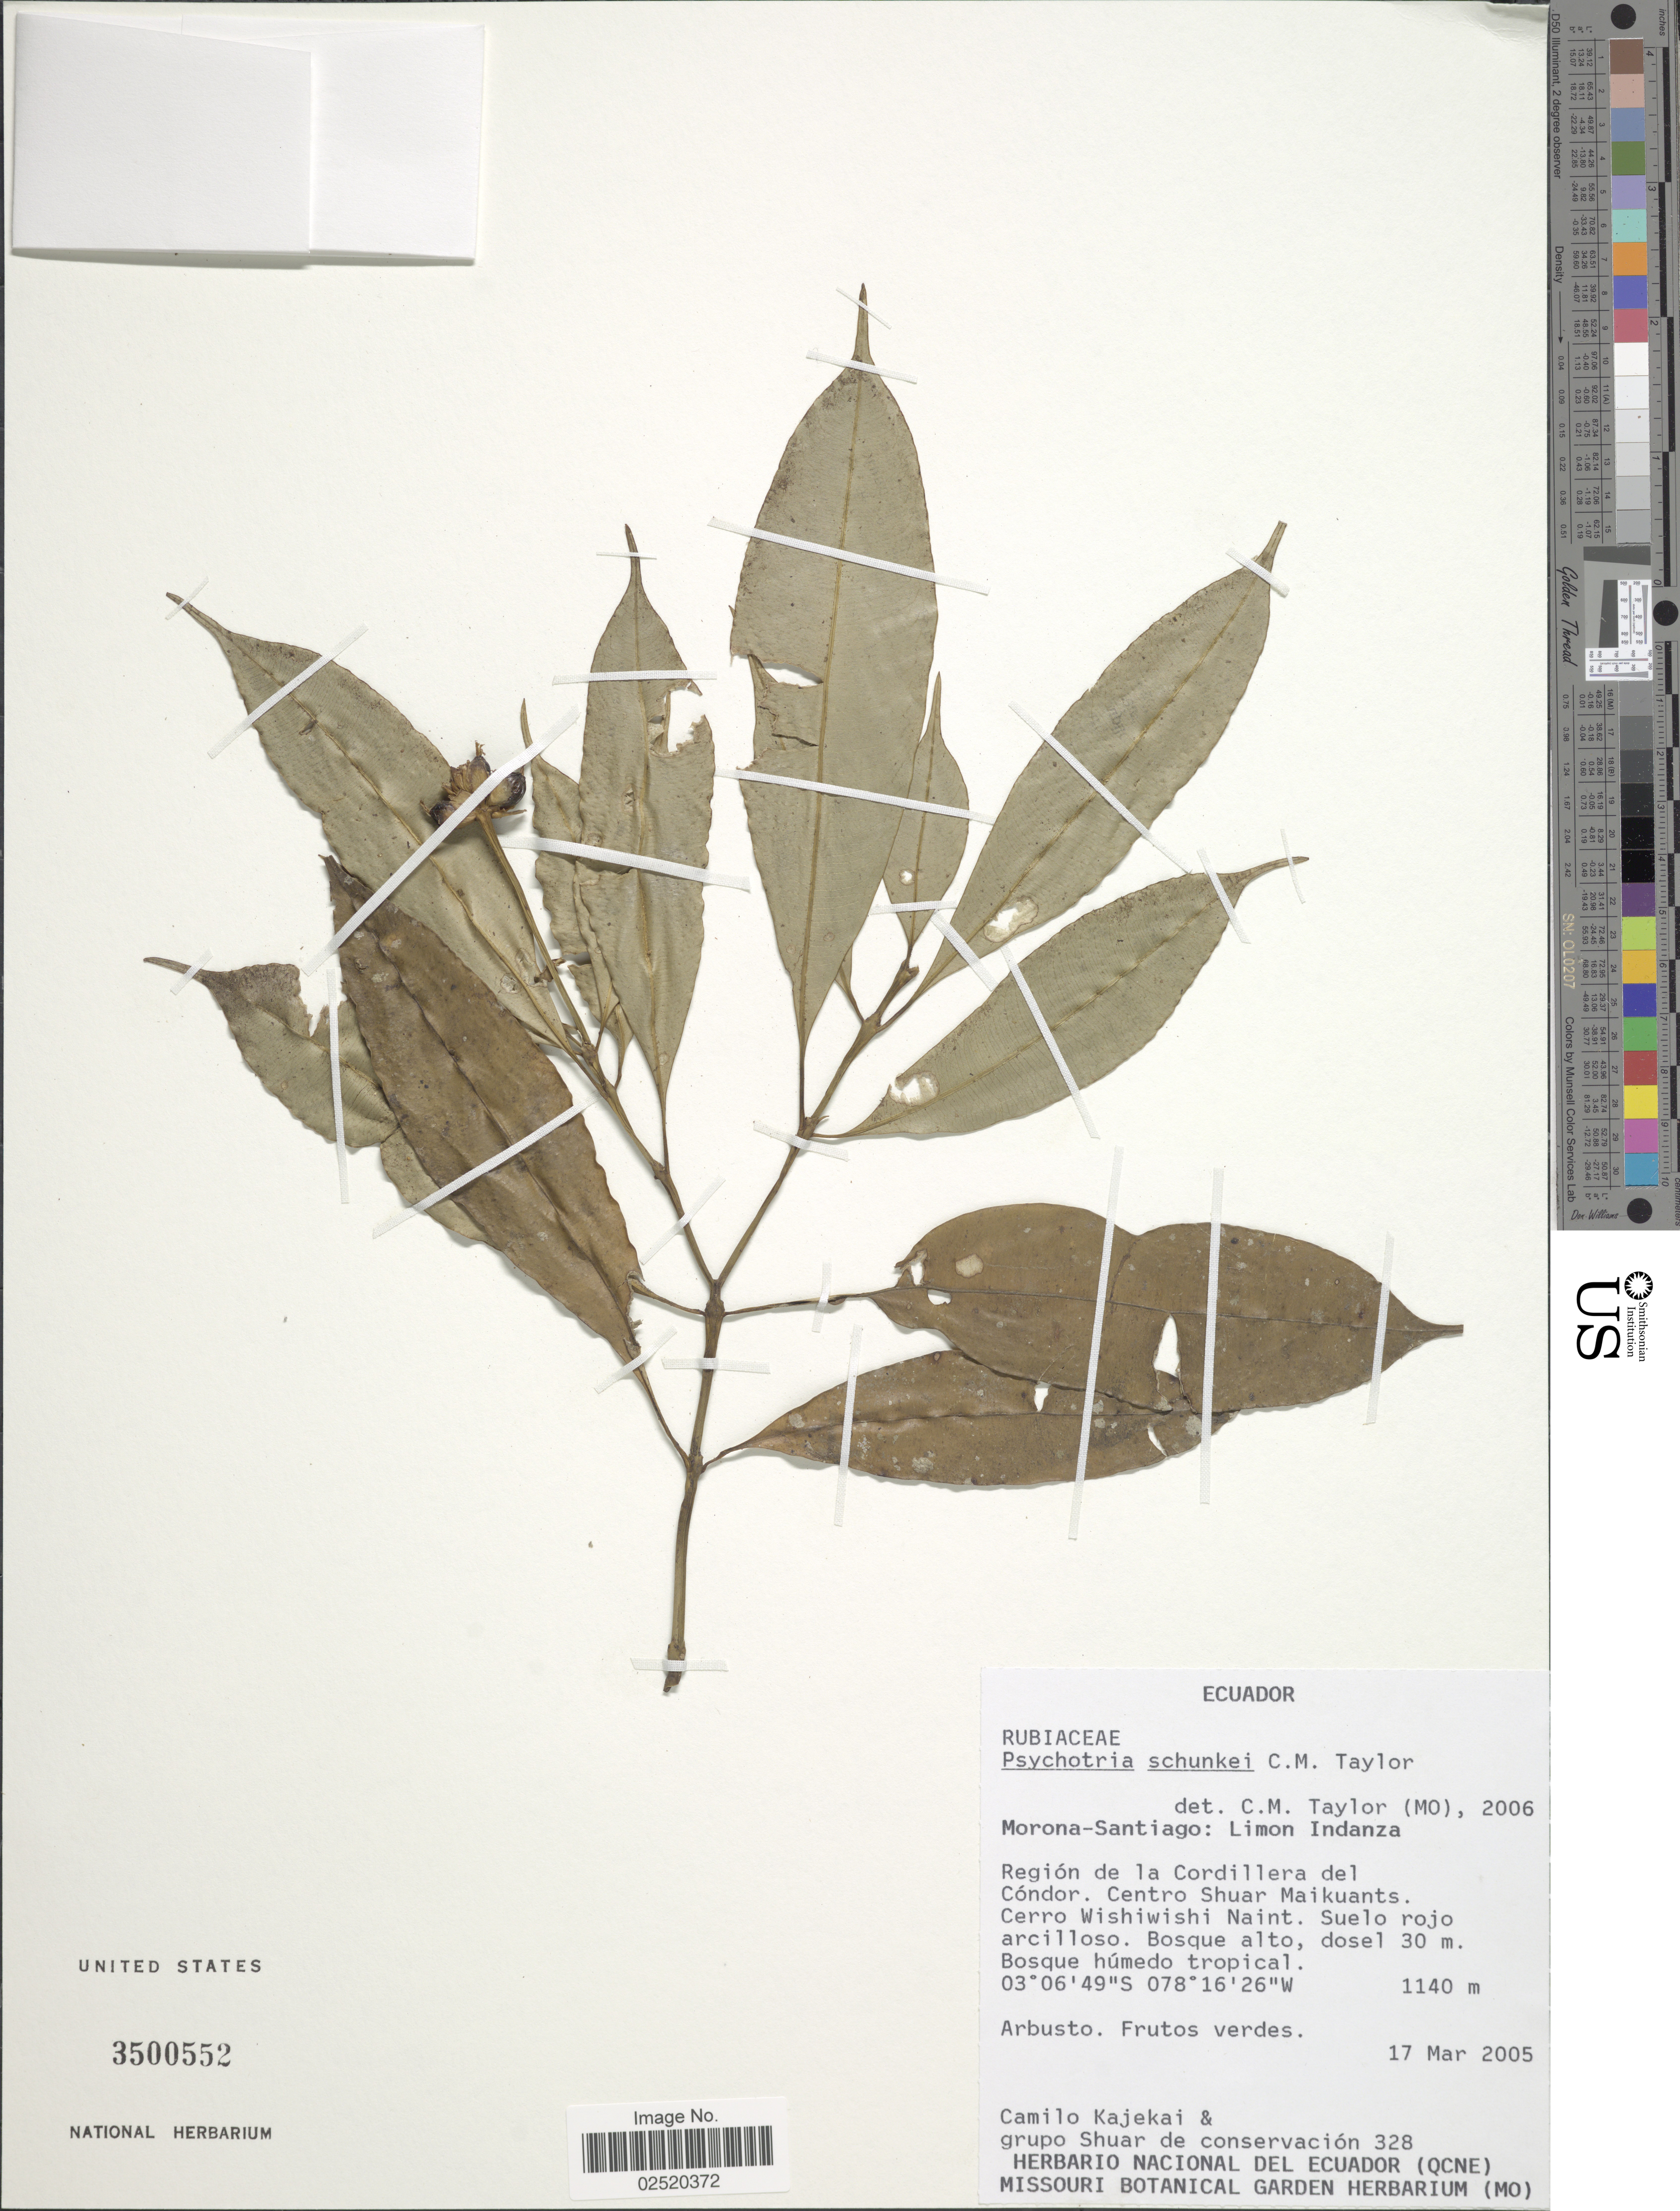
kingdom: Plantae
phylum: Tracheophyta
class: Magnoliopsida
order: Gentianales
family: Rubiaceae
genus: Psychotria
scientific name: Psychotria schunkei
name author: C.M. Taylor in Brako & Zarucchi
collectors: C. Kajekai & Grupo Shuar de conservación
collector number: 328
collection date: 2005-03-17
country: Ecuador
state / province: Morona-Santiago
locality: Morona-Santiago: Limon Indanza, Region de la Cordillera del Condor, Centro Shuar Maikuants, Cerro Wishiwishi Naint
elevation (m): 1140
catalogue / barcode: US 3500552